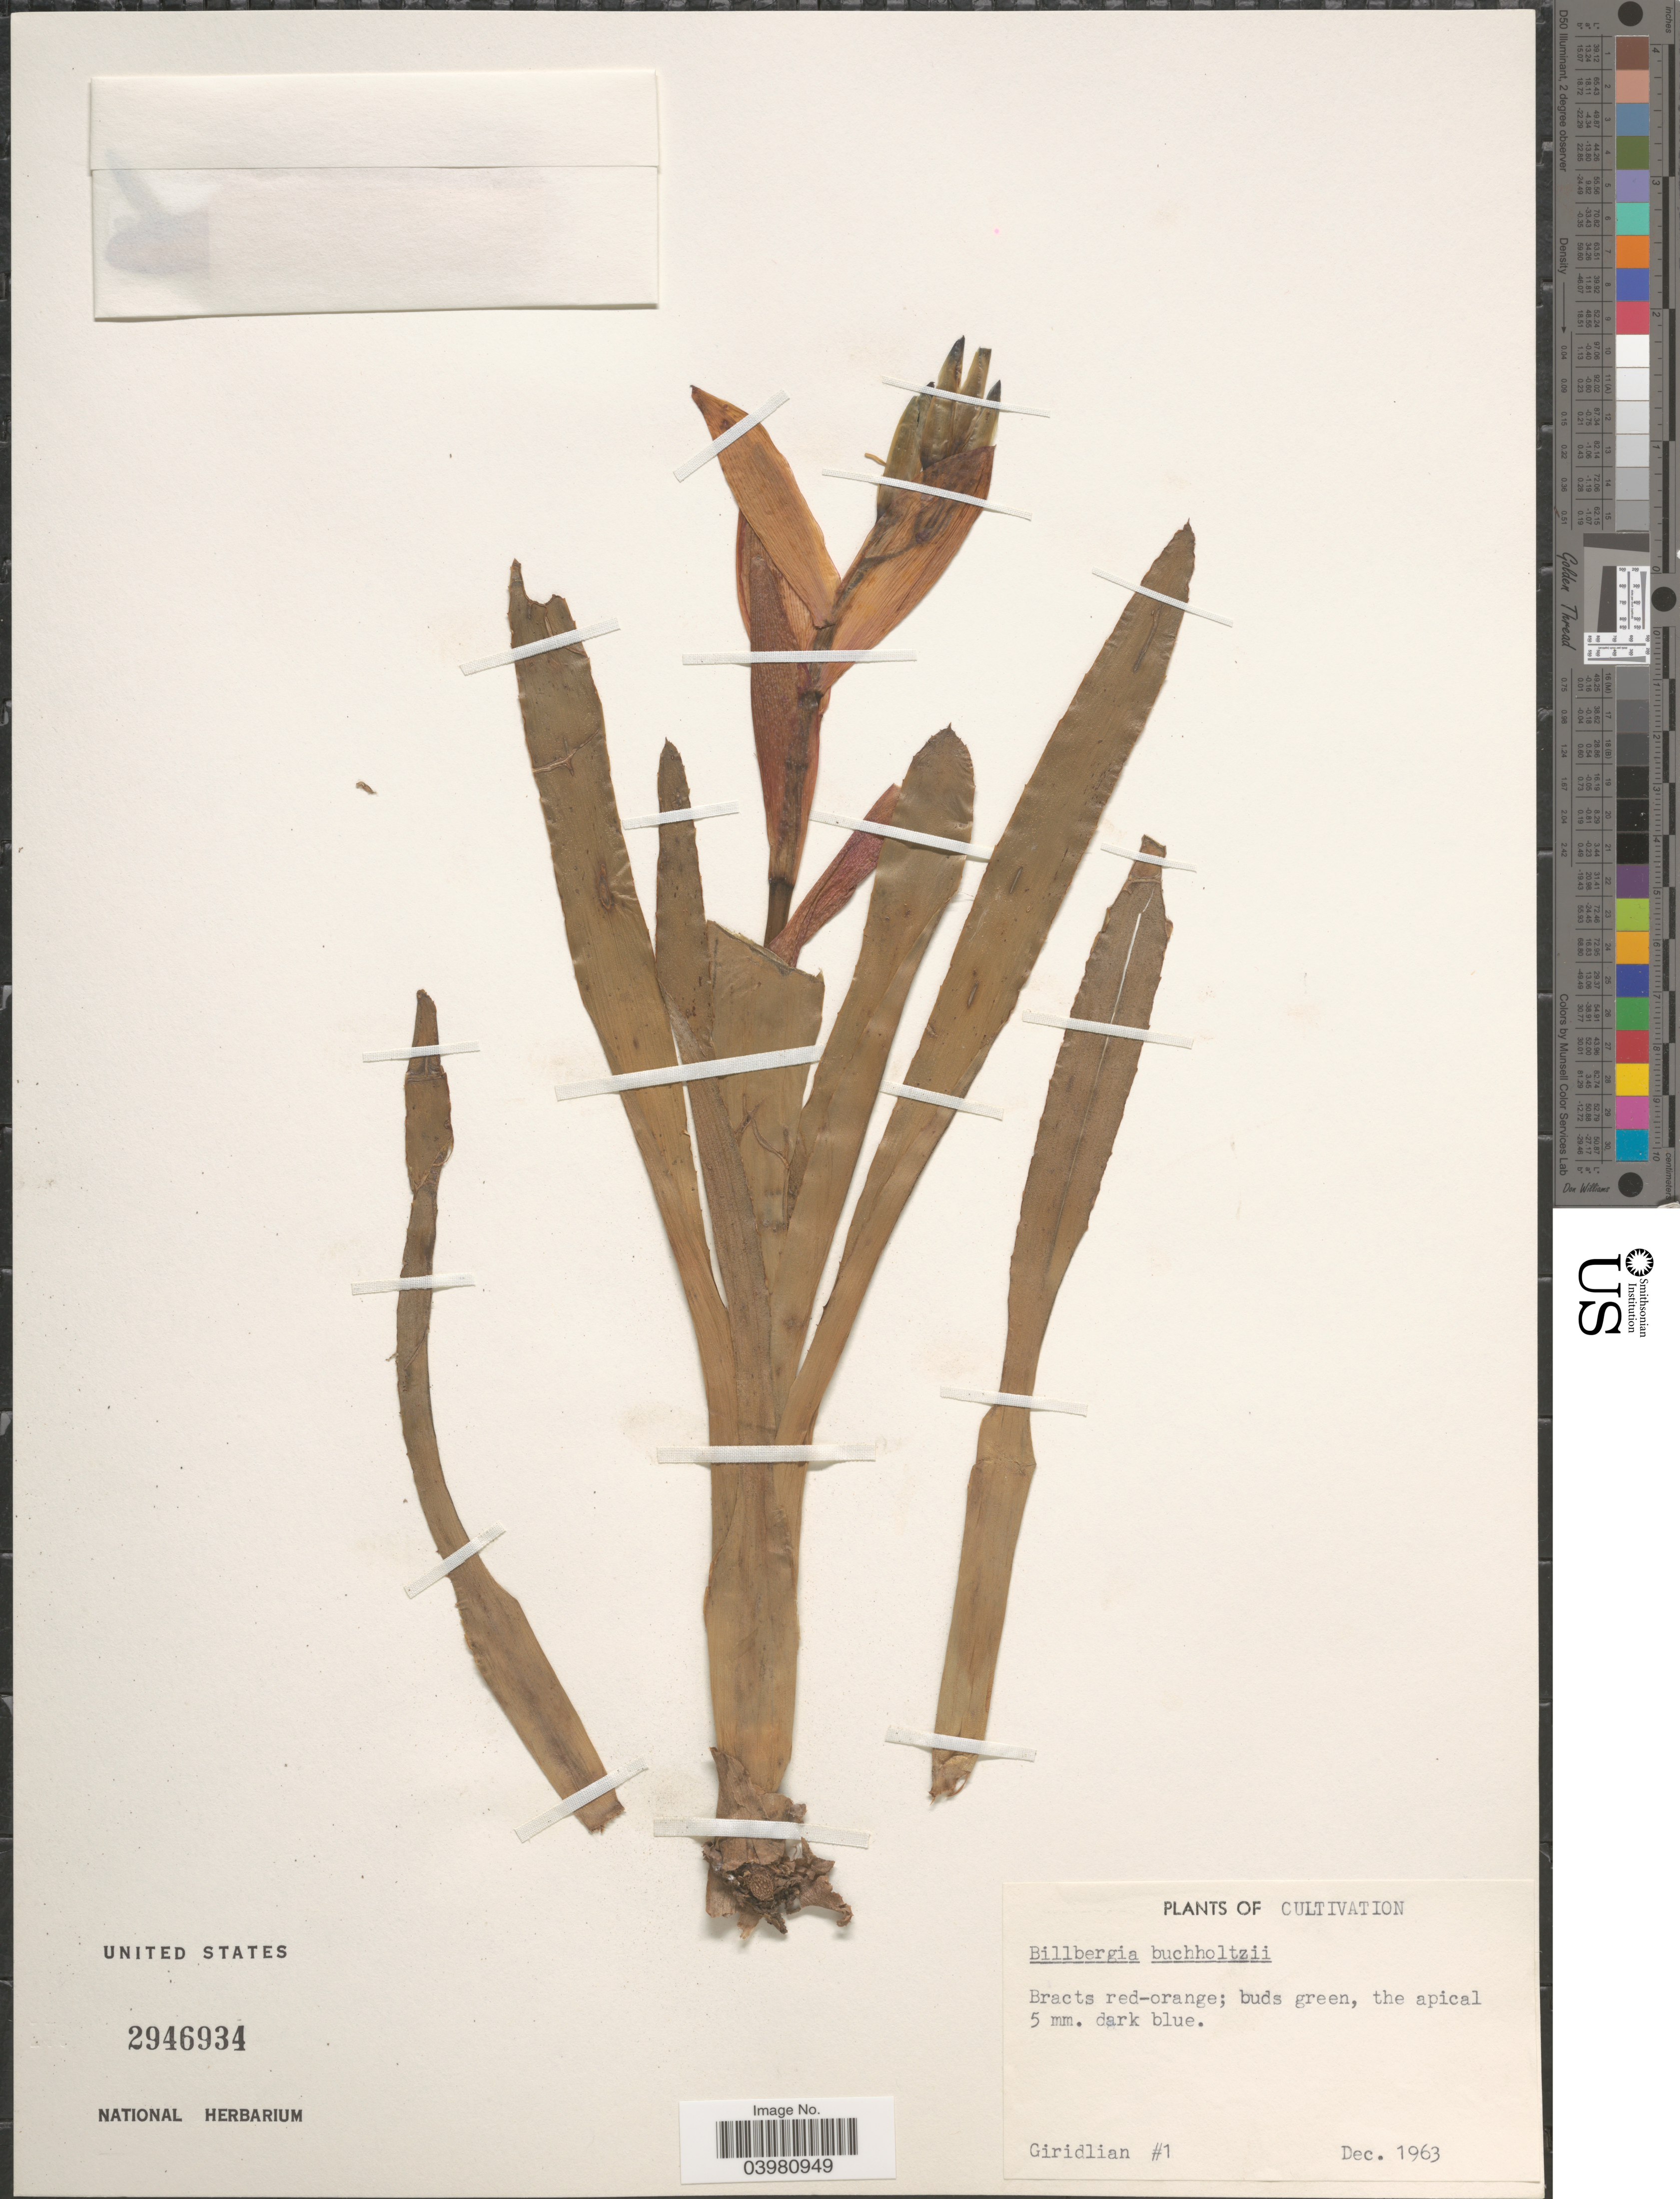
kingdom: Plantae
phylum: Tracheophyta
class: Liliopsida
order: Poales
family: Bromeliaceae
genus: Billbergia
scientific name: Billbergia buchholtzii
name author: Mez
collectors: Giridlian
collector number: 1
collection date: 1963-12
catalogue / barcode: US 2946934